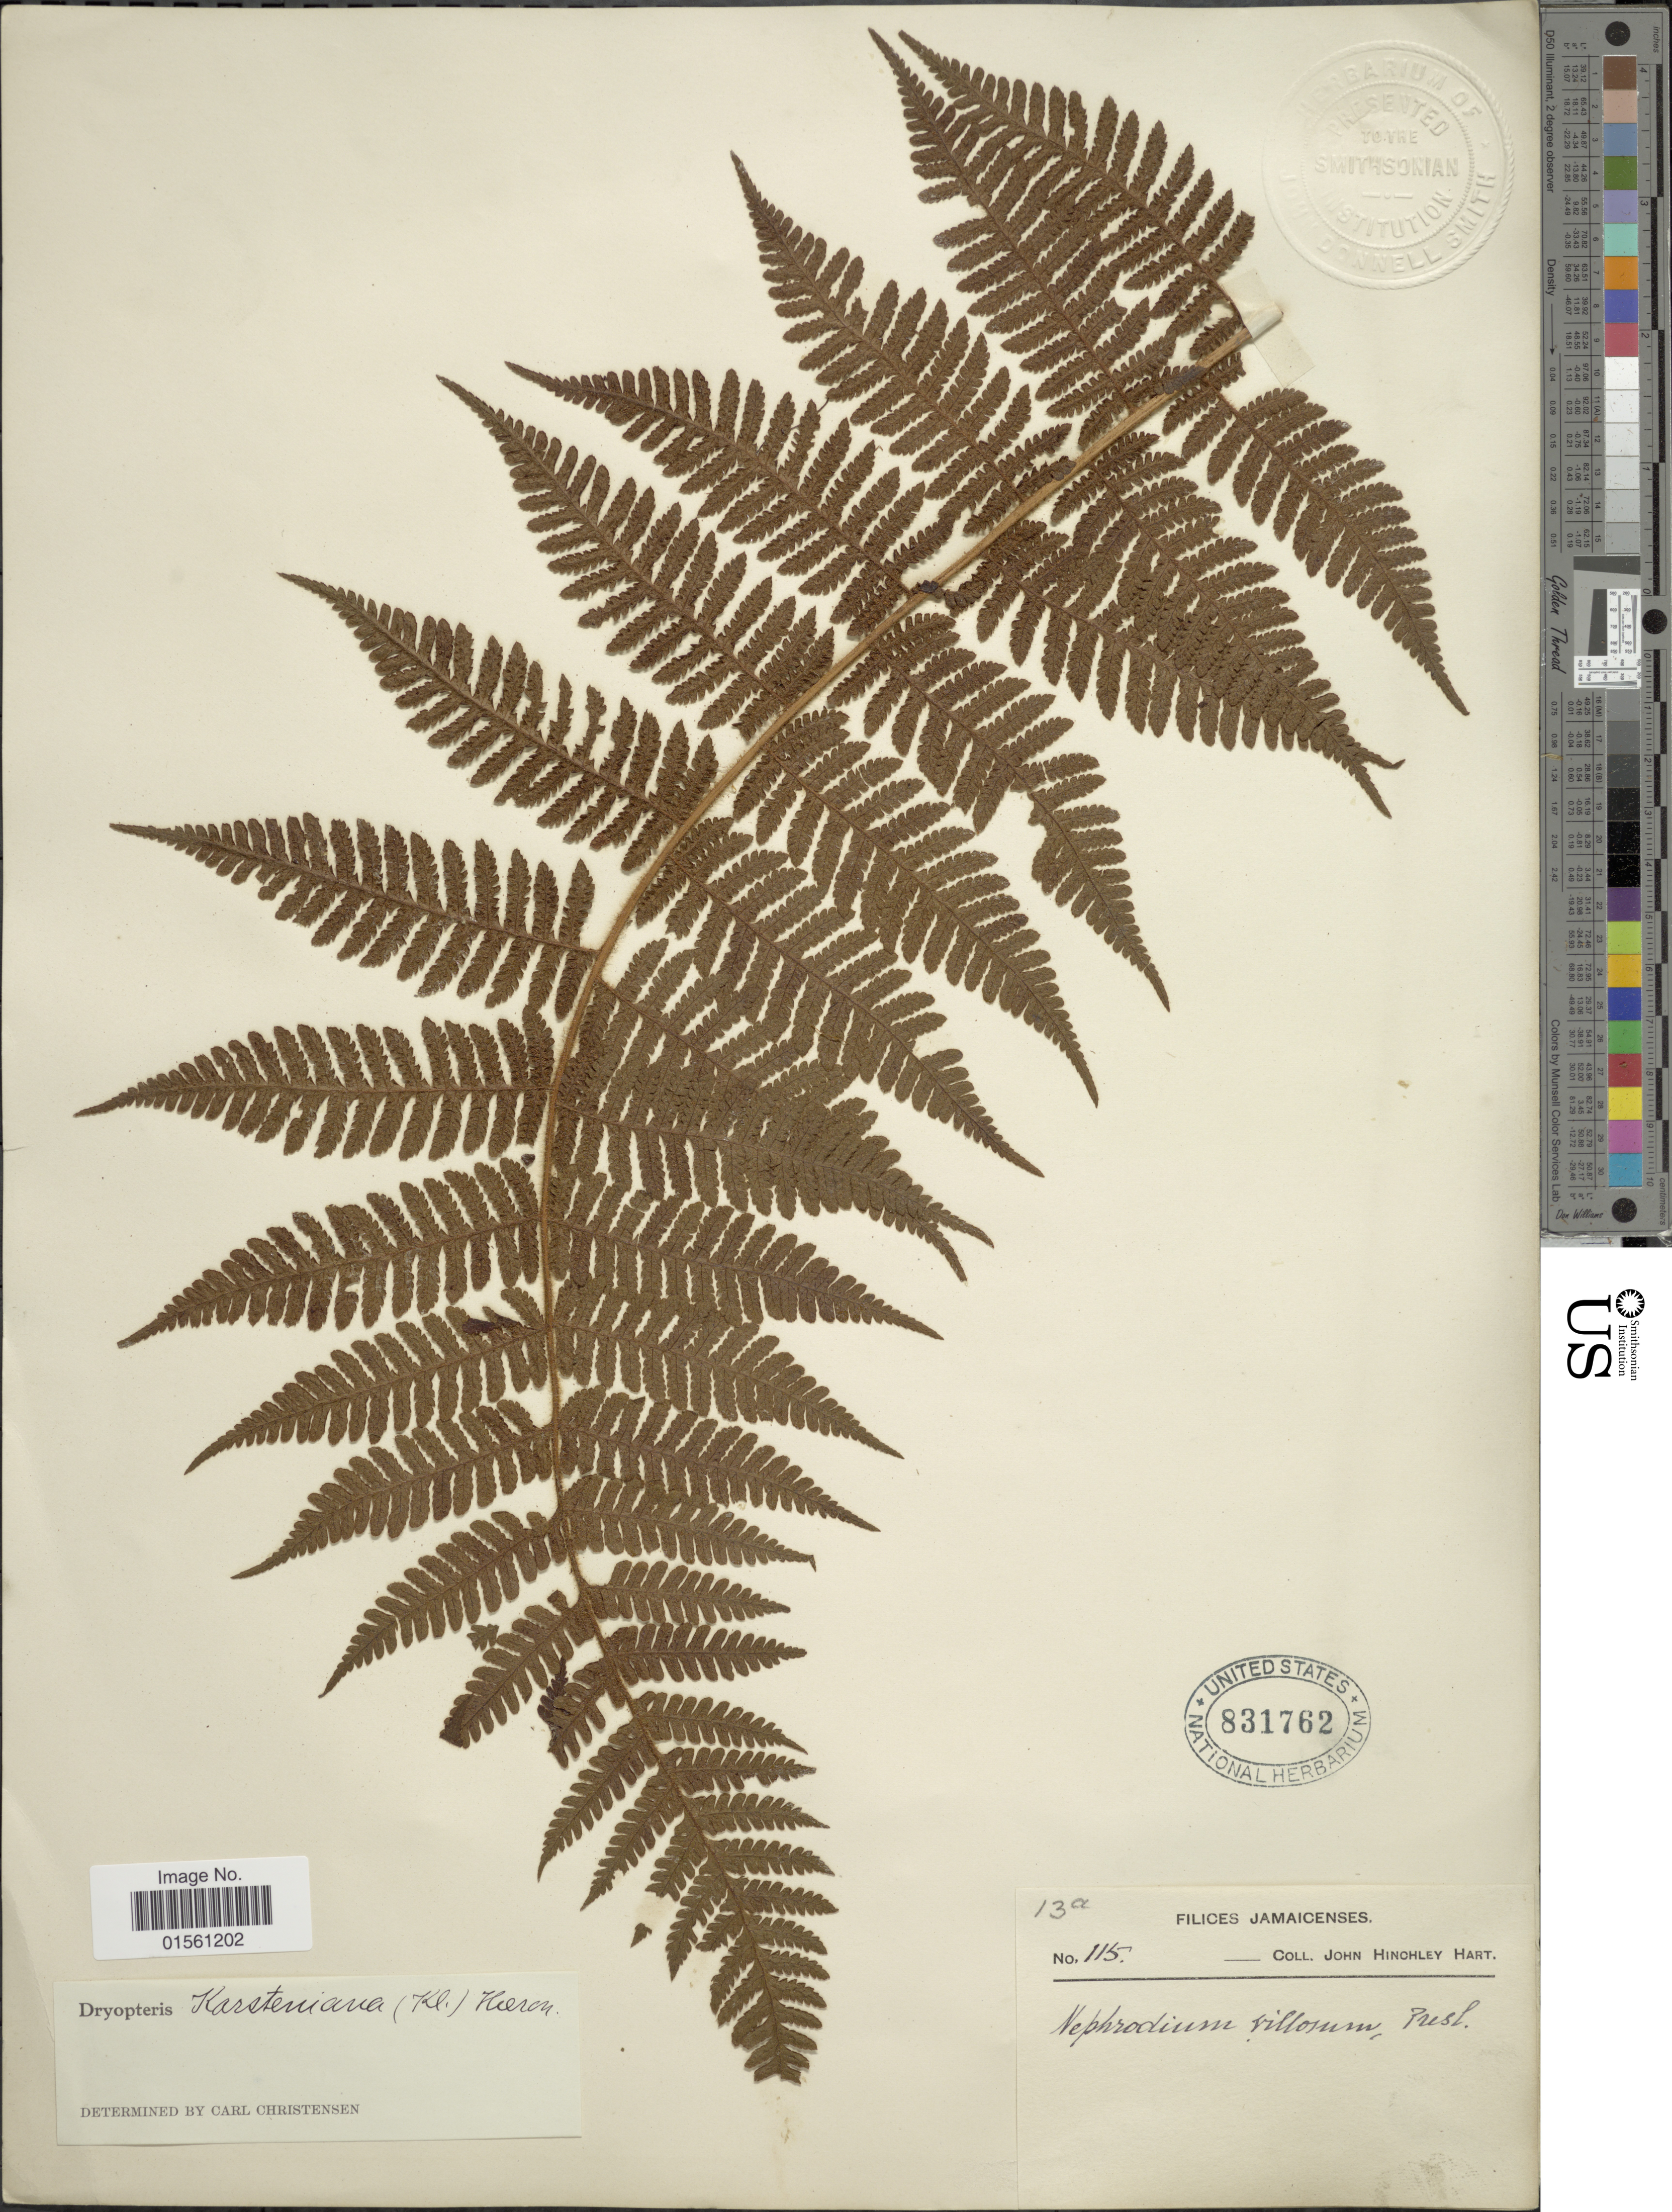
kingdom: Plantae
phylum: Tracheophyta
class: Polypodiopsida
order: Polypodiales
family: Dryopteridaceae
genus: Megalastrum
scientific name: Megalastrum pulverulentum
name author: (Poir.) A.R. Sm. & R.C. Moran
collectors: J. H. Hart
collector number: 115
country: Jamaica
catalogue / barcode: US 831762